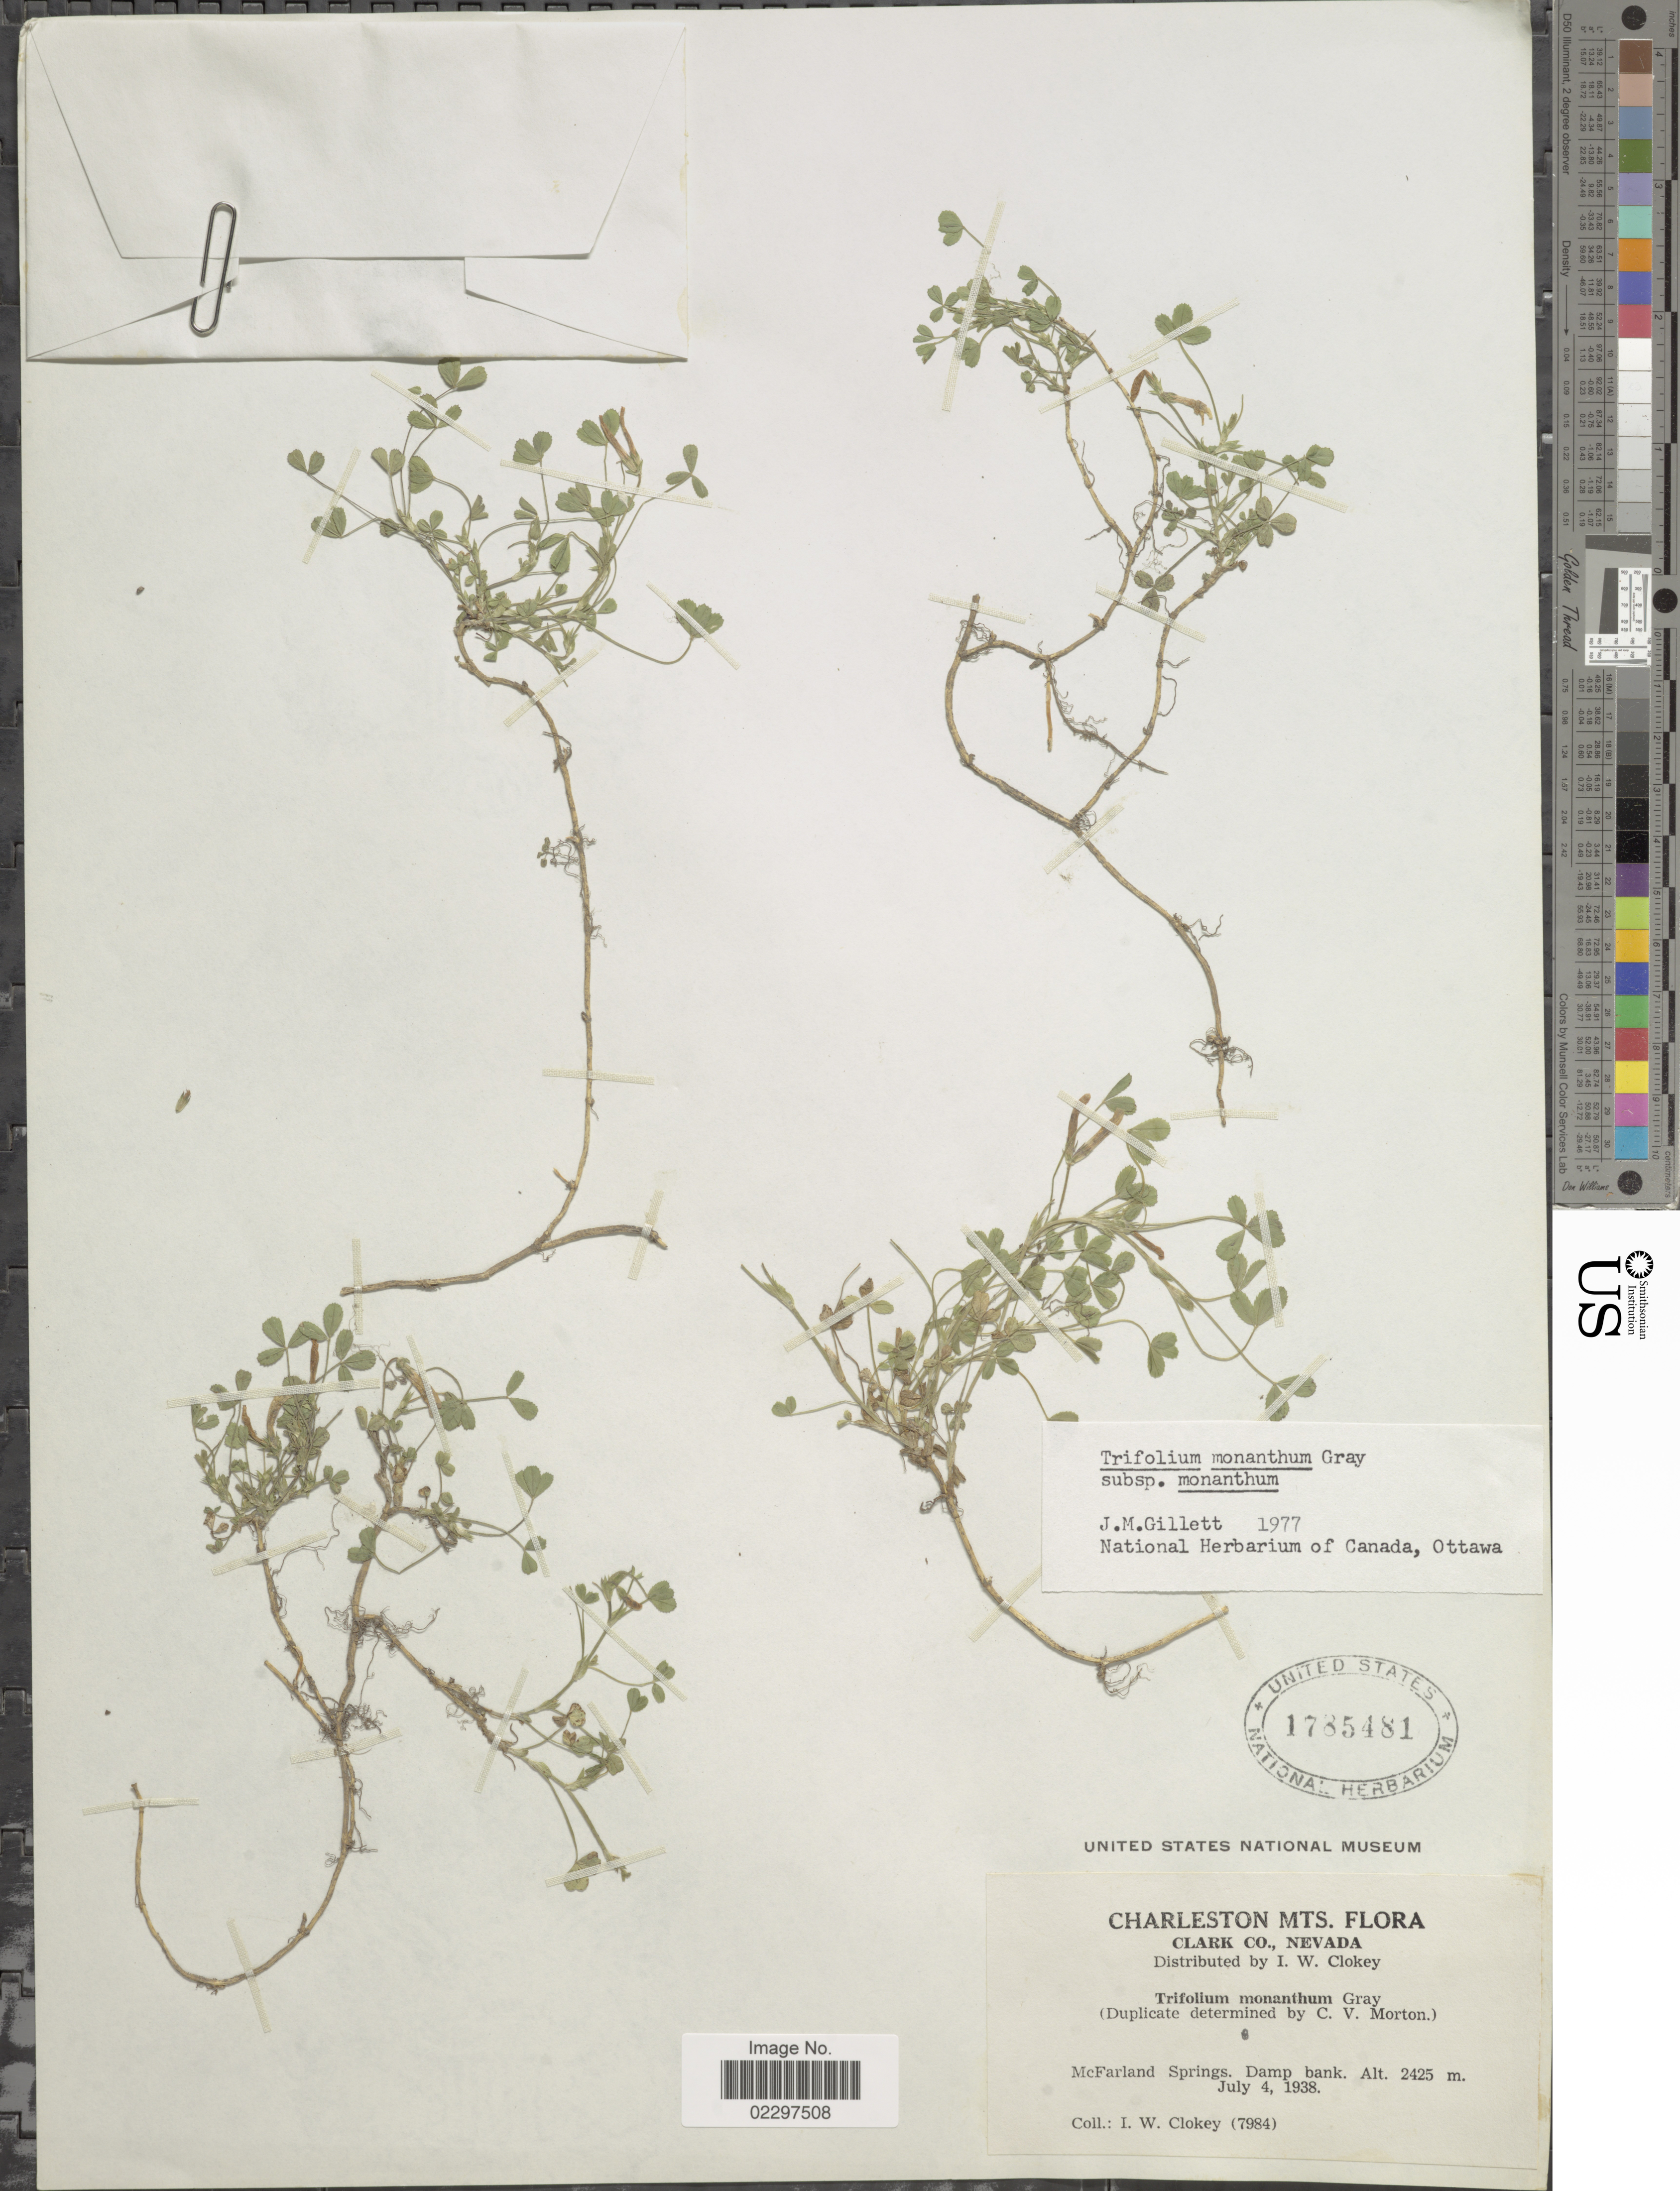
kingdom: Plantae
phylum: Tracheophyta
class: Magnoliopsida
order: Fabales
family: Fabaceae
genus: Trifolium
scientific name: Trifolium monanthum subsp. monanthum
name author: A. Gray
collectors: I. W. Clokey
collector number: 7984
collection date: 1938-07-04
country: United States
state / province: Nevada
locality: Charleston Mts. Clark Co. Mcfarland Springs, Damp bank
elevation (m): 2425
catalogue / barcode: US 1785481